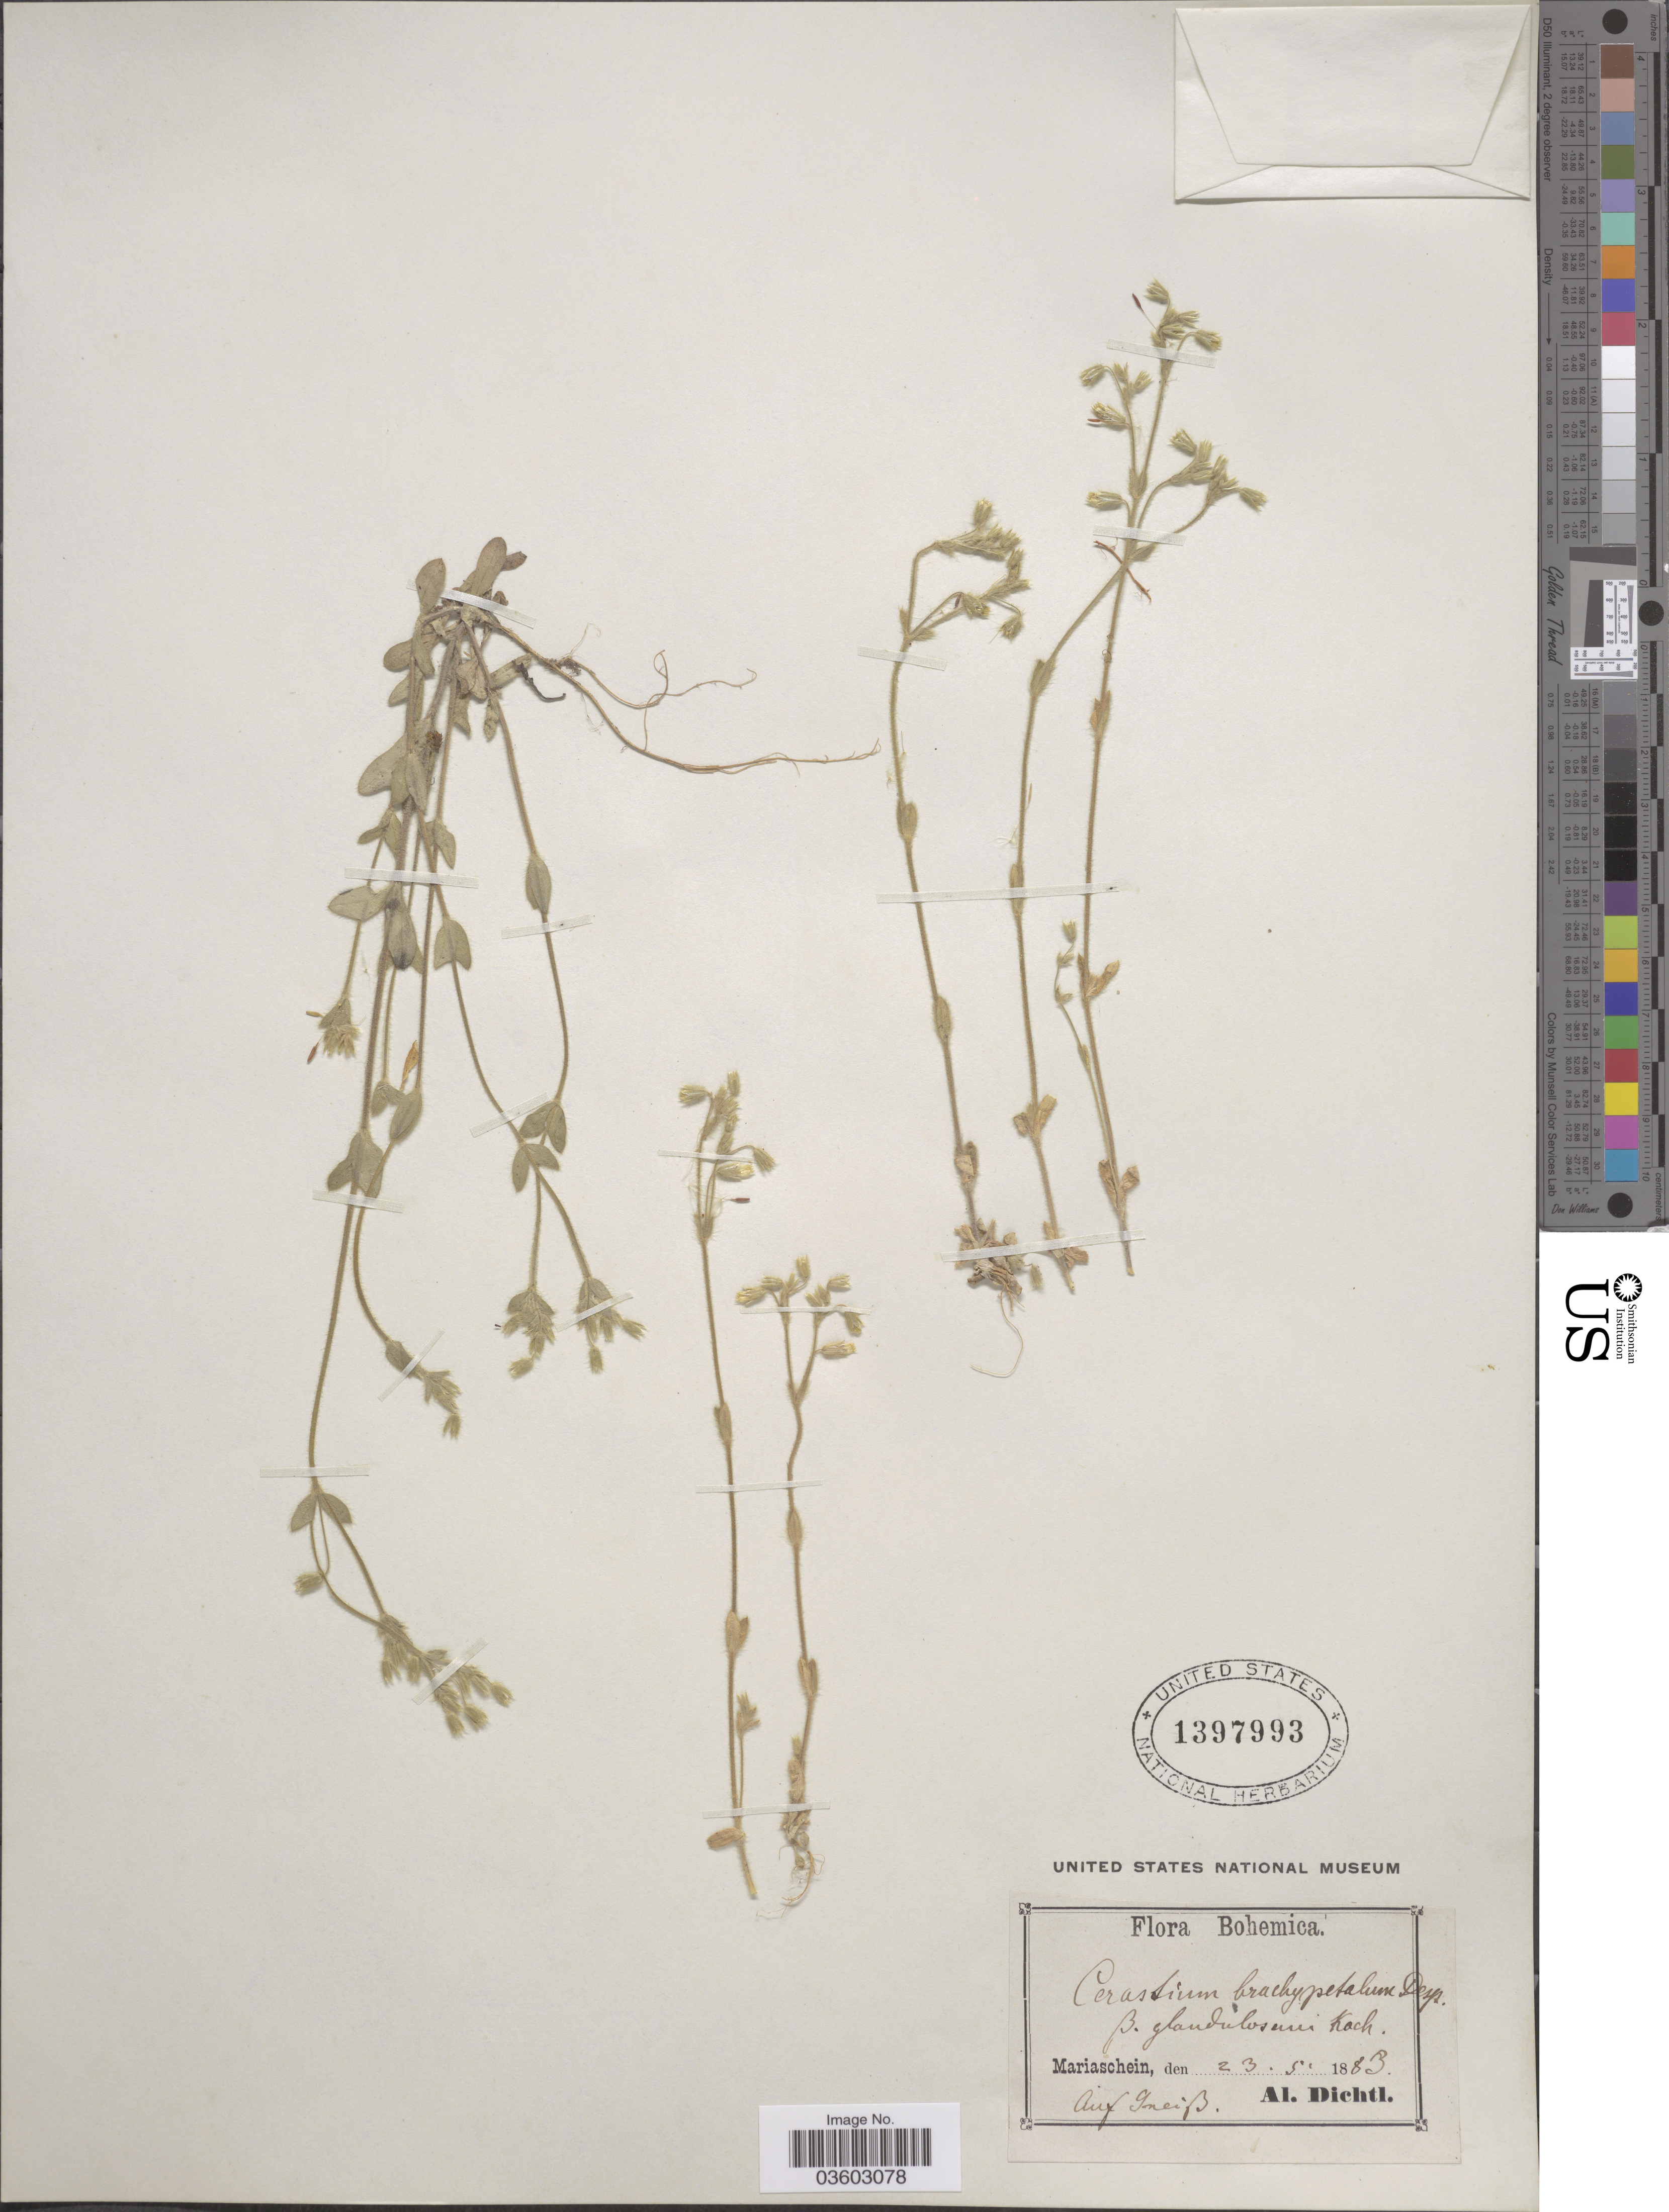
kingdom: Plantae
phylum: Tracheophyta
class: Magnoliopsida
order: Caryophyllales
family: Caryophyllaceae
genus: Cerastium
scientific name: Cerastium brachypetalum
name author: Pers.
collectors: A. Dichtl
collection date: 1883-05-23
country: Czechia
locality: Bohemica. Mariaschein. Auf Gneiß.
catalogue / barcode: US 1397993